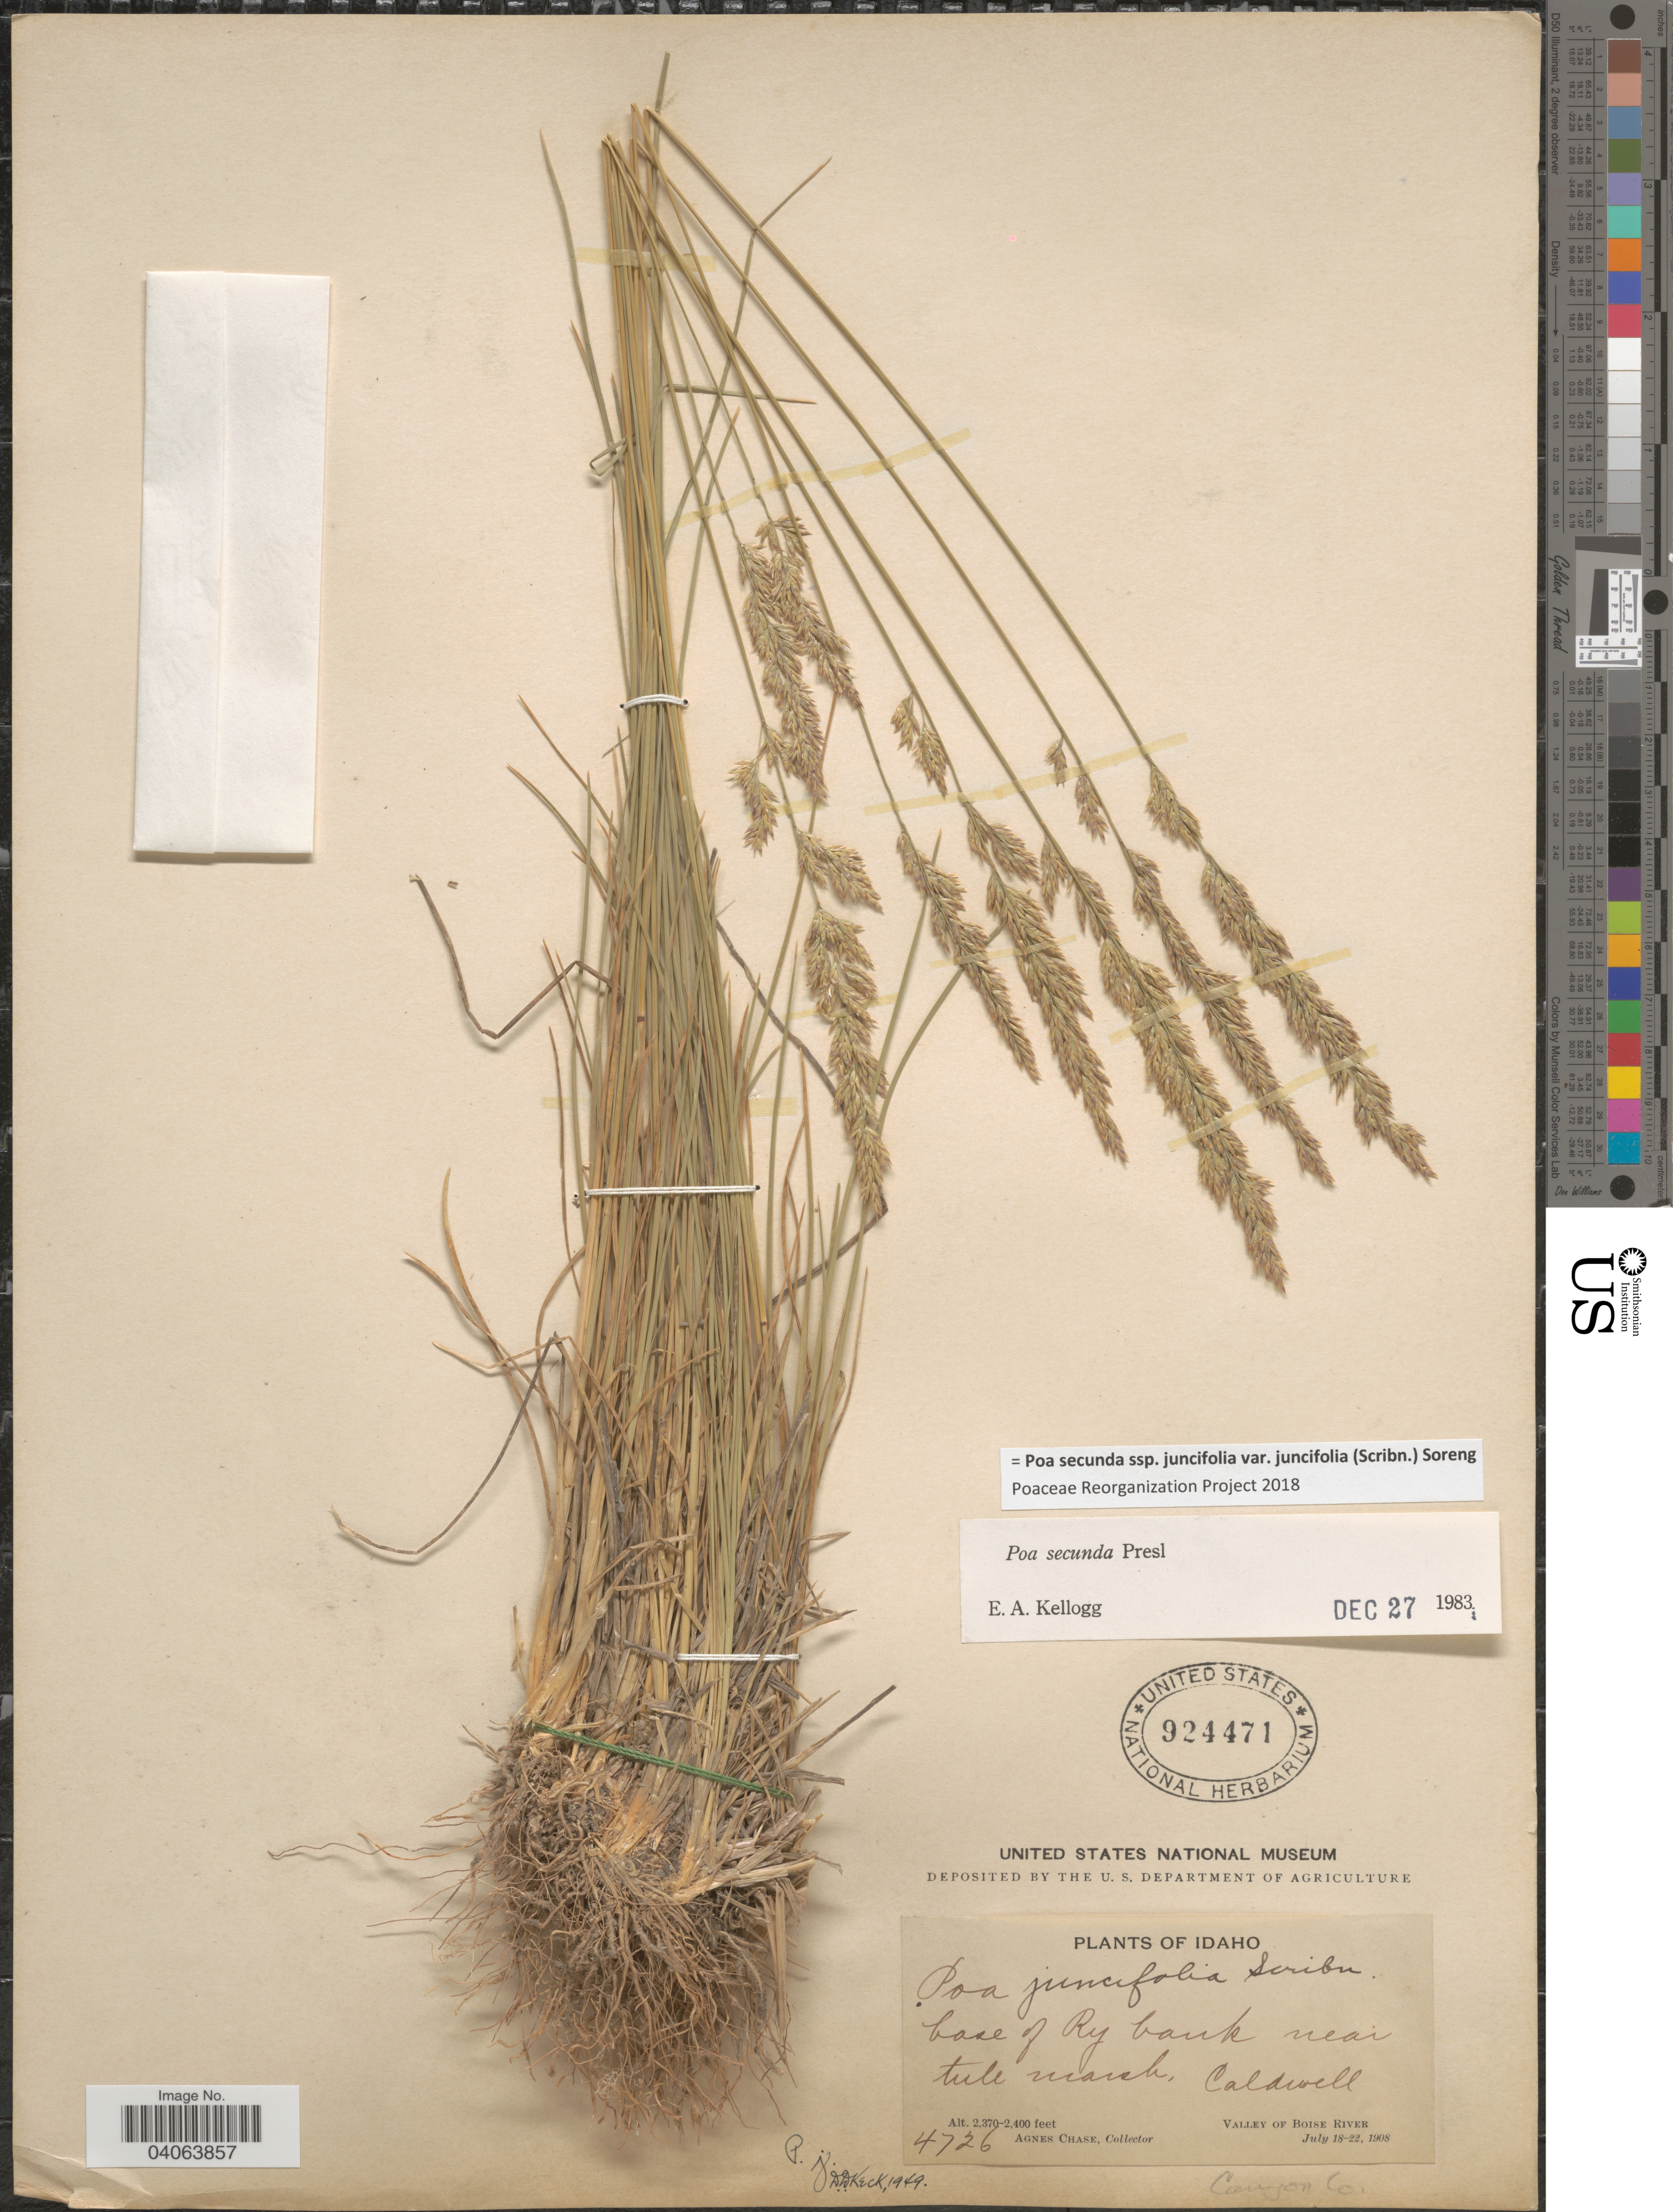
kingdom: Plantae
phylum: Tracheophyta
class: Liliopsida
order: Poales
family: Poaceae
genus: Poa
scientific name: Poa secunda subsp. juncifolia var. juncifolia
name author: (Scribn.) Soreng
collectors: A. Chase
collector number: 4726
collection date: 1908-07-18/1908-07-22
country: United States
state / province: Idaho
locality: Base of Ry bank near tule marsh, Caldwell. Valley of Boise River. Canyon Co.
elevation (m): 722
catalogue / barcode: US 924471